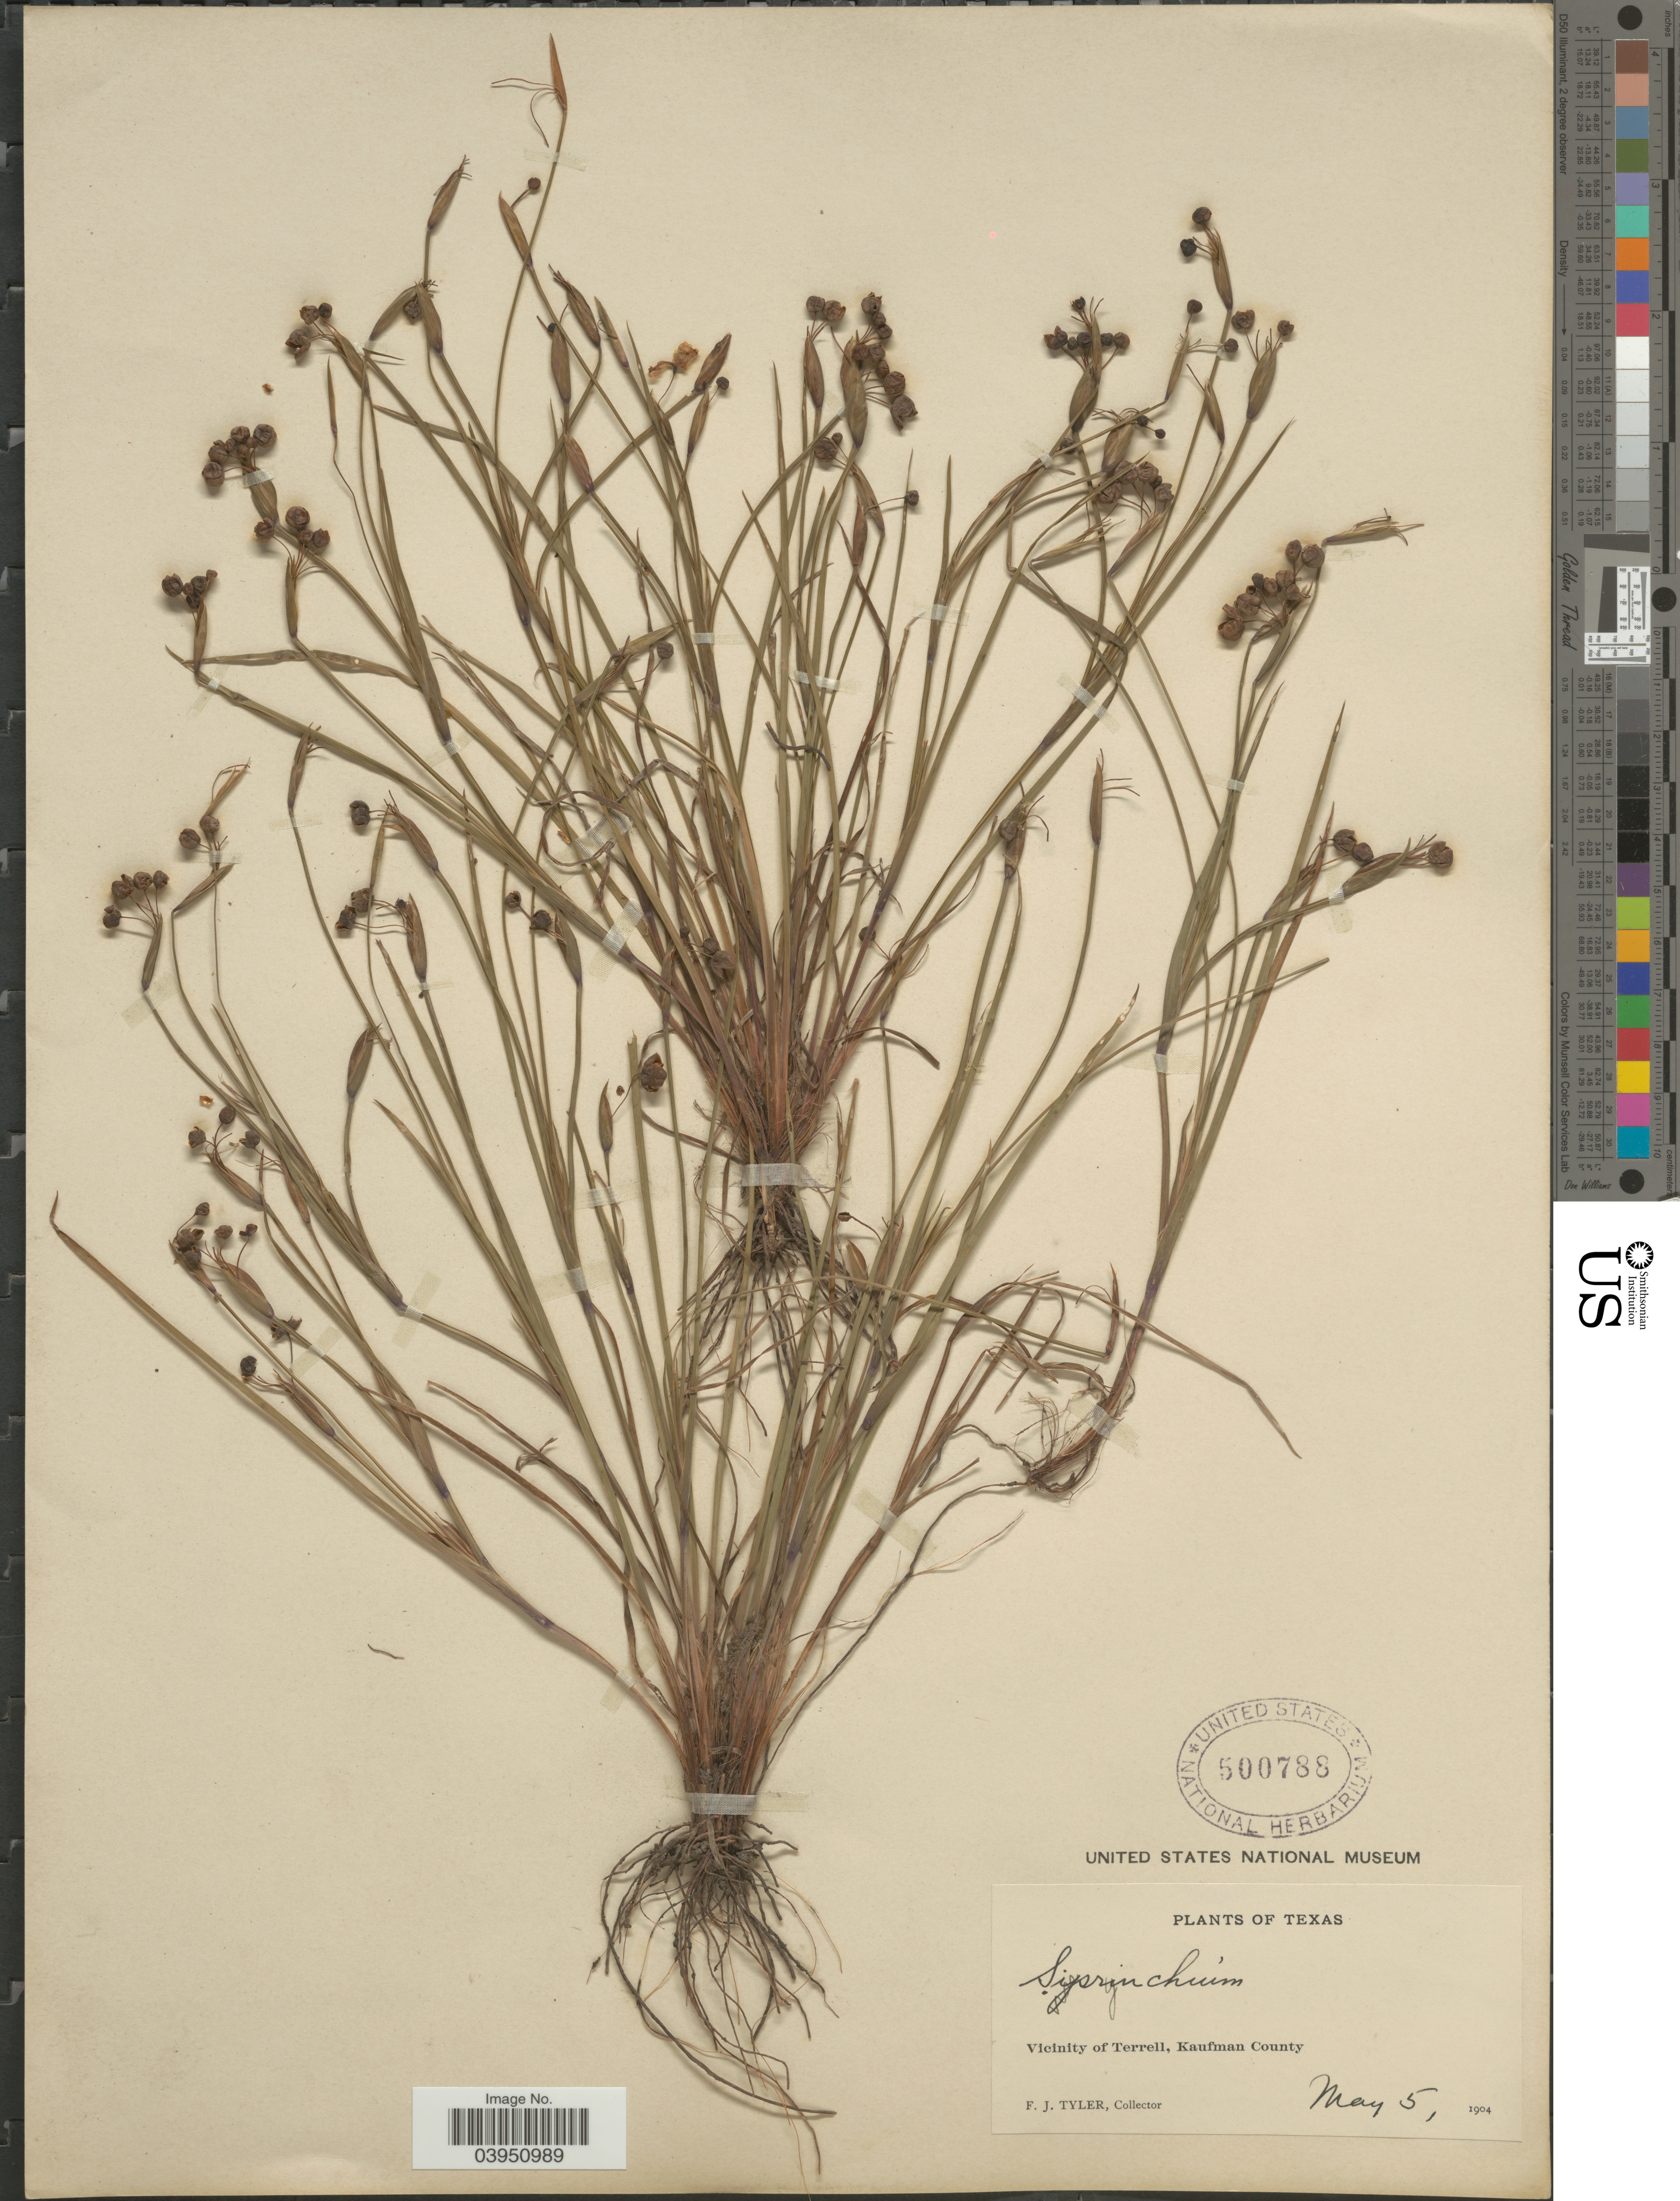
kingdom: Plantae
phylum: Tracheophyta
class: Liliopsida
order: Asparagales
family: Iridaceae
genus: Sisyrinchium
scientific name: Sisyrinchium ensigerum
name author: E.P. Bicknell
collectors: F. Tyler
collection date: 1904-05-05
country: United States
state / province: Texas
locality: Vicinity of Terrell, Kaufman County.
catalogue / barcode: US 500788